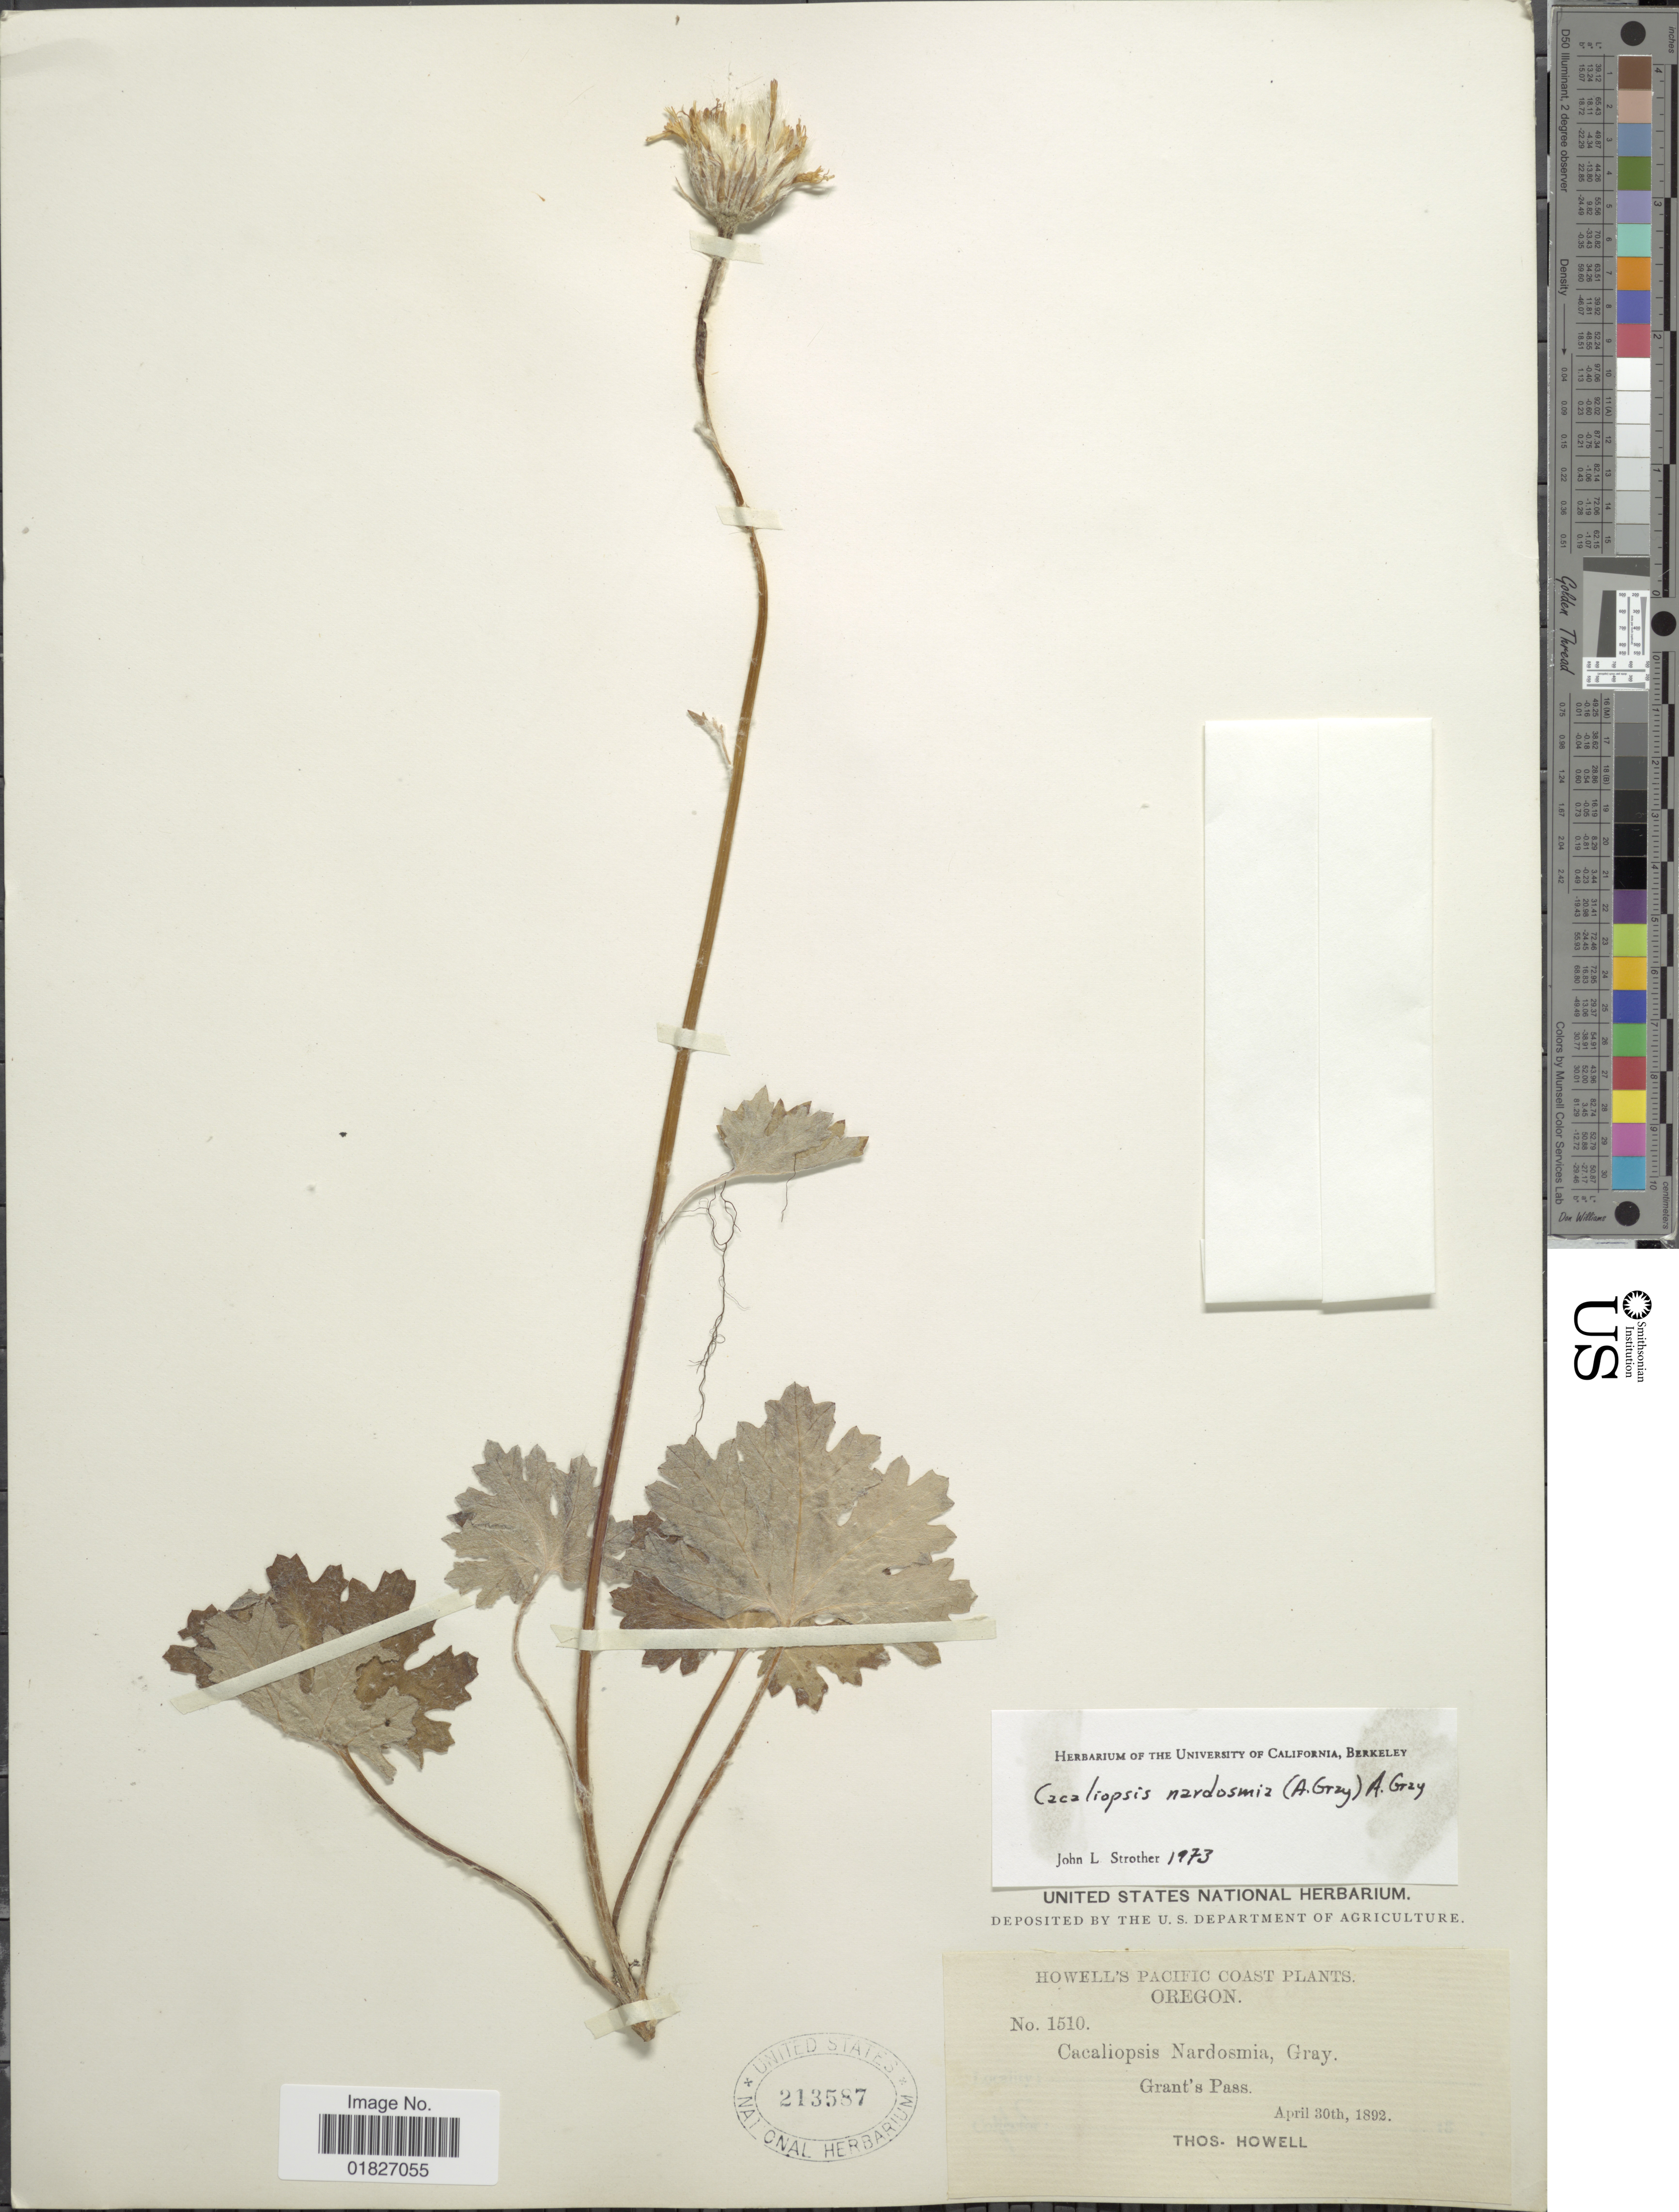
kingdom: Plantae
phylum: Tracheophyta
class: Magnoliopsida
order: Asterales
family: Asteraceae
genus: Cacaliopsis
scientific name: Cacaliopsis nardosmia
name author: A. Gray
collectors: T. Howell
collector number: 1510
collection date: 1892-04-30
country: United States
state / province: Oregon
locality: Pacific Coast, Grant's Pass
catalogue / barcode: US 213587